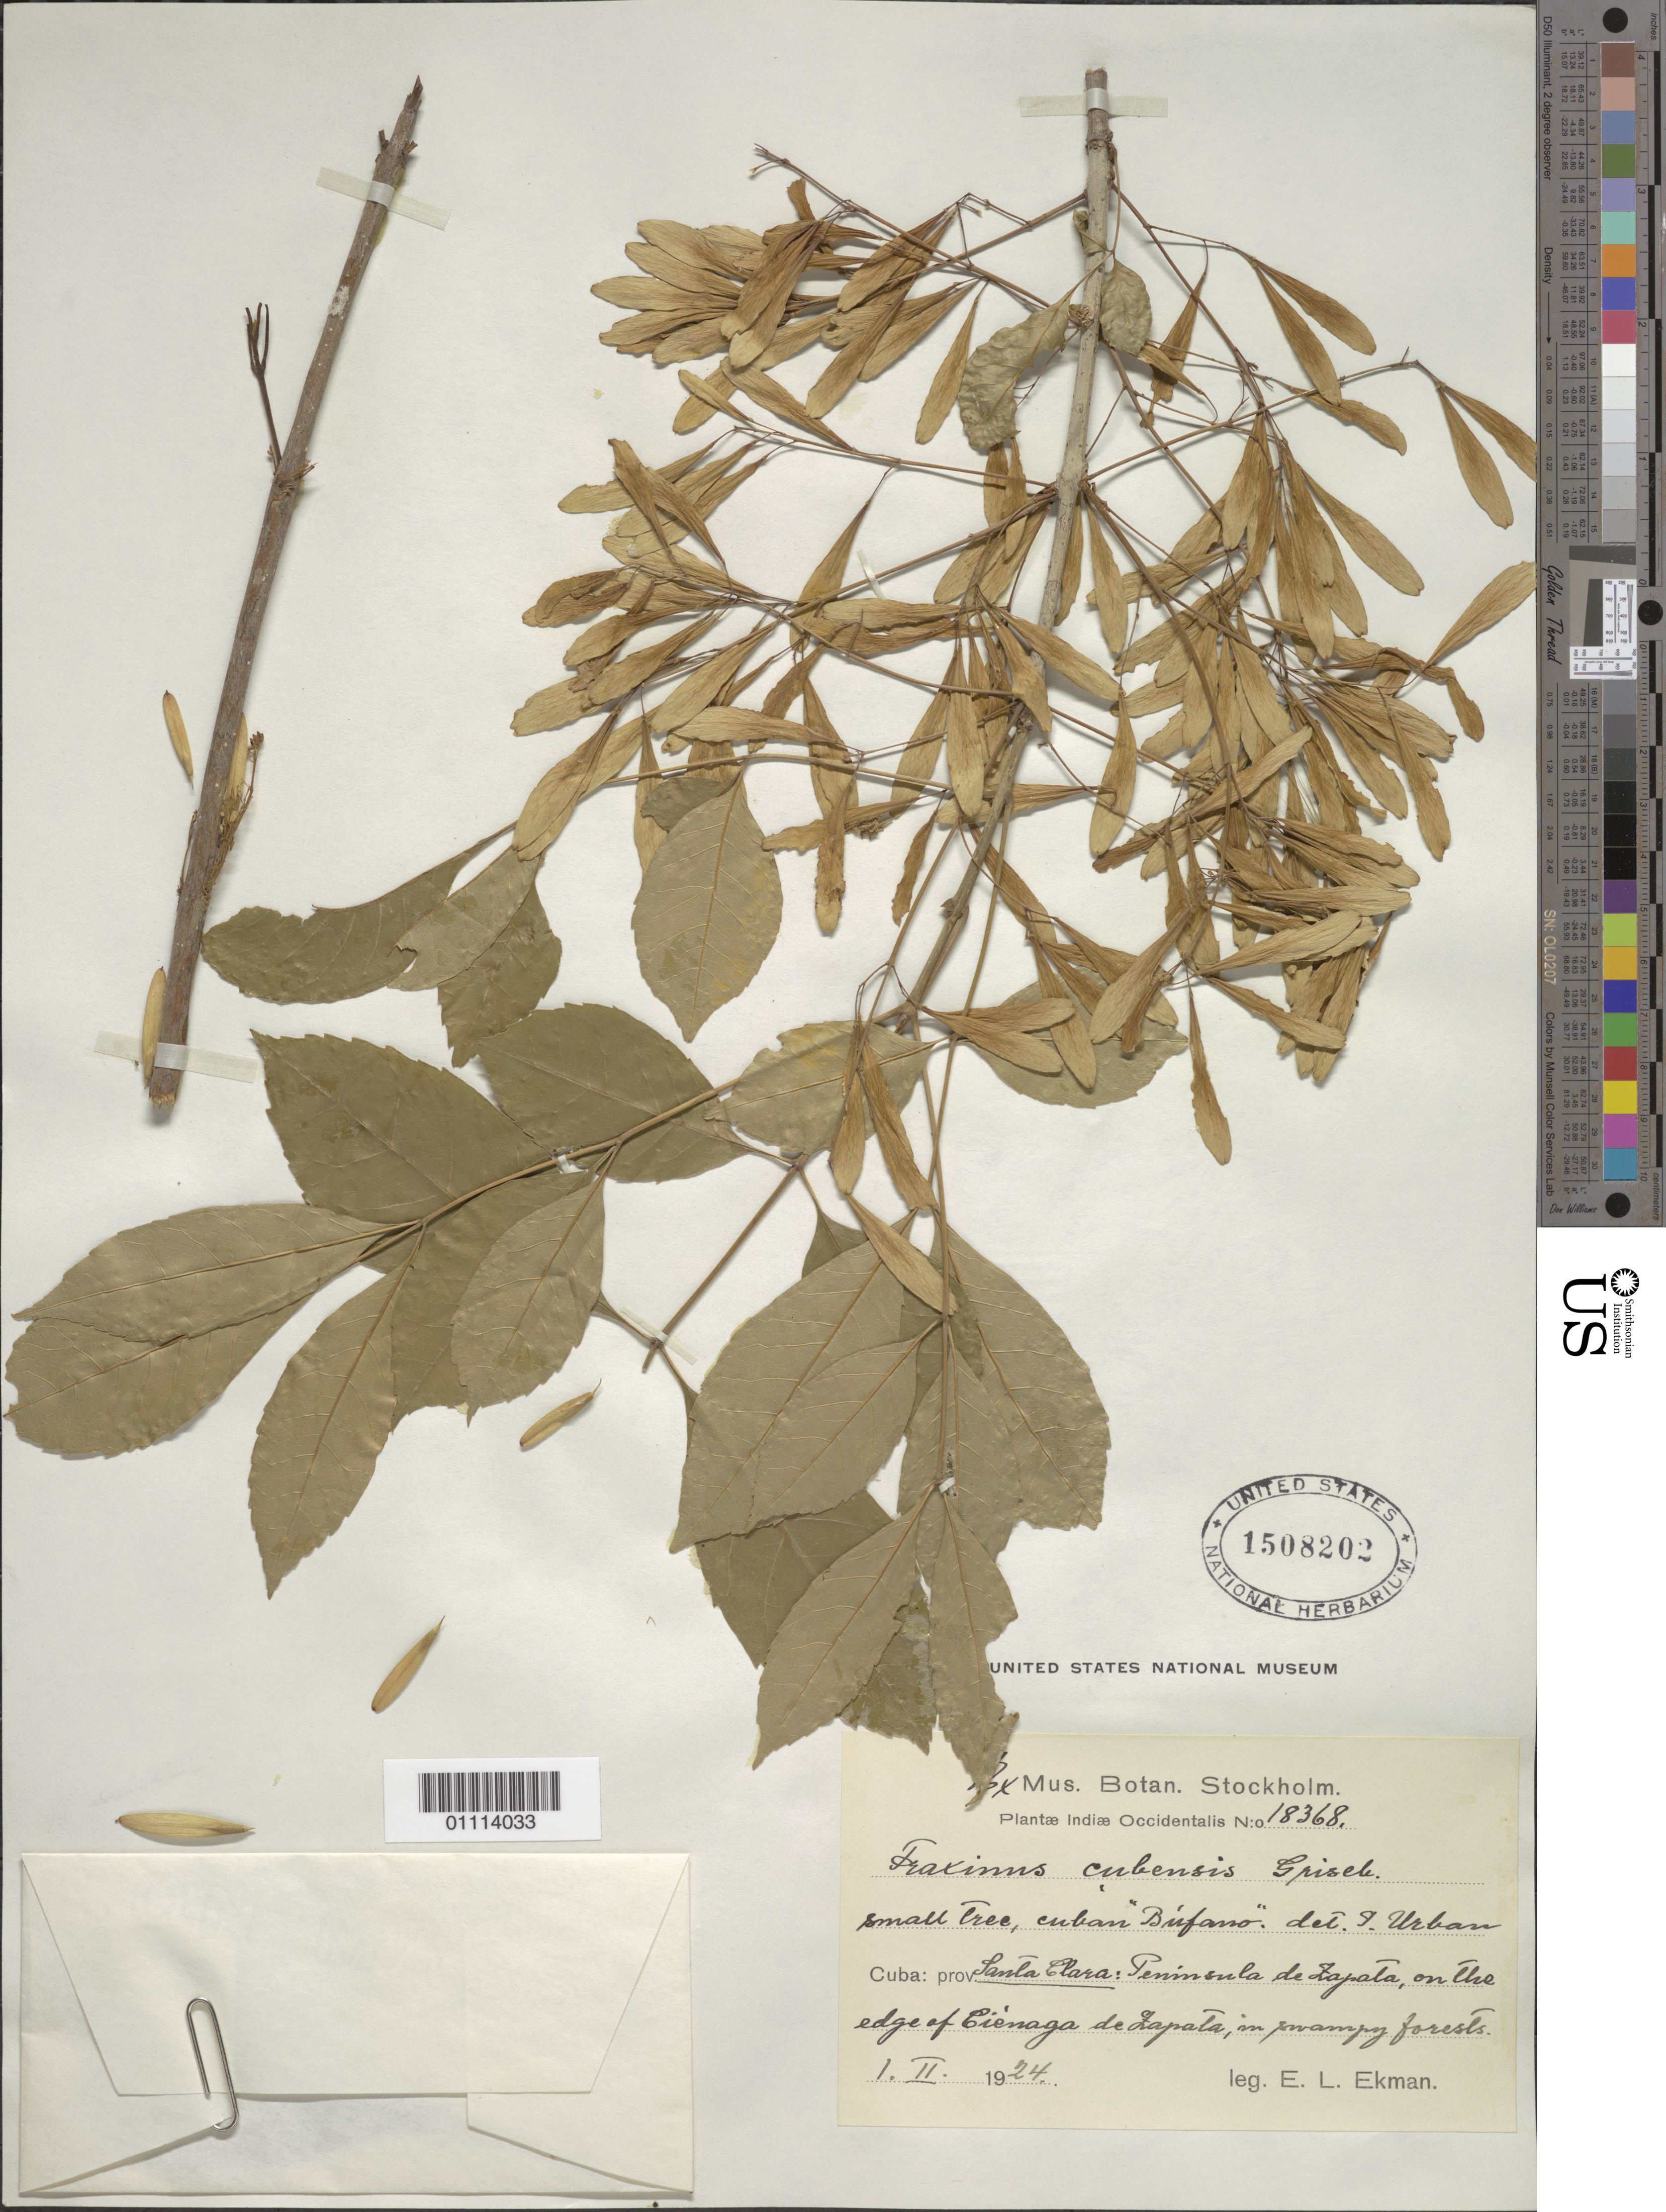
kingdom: Plantae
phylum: Tracheophyta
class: Magnoliopsida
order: Lamiales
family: Oleaceae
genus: Fraxinus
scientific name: Fraxinus cubensis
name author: Griseb.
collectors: E. L. Ekman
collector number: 18368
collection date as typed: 01 Feb 1924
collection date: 1924-02-01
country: Cuba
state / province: Matanzas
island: Cuba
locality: Santa Clara: Peninsula de Zapota, on the edge of Cienago de Zapota, in swampy forests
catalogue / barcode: US 1508202